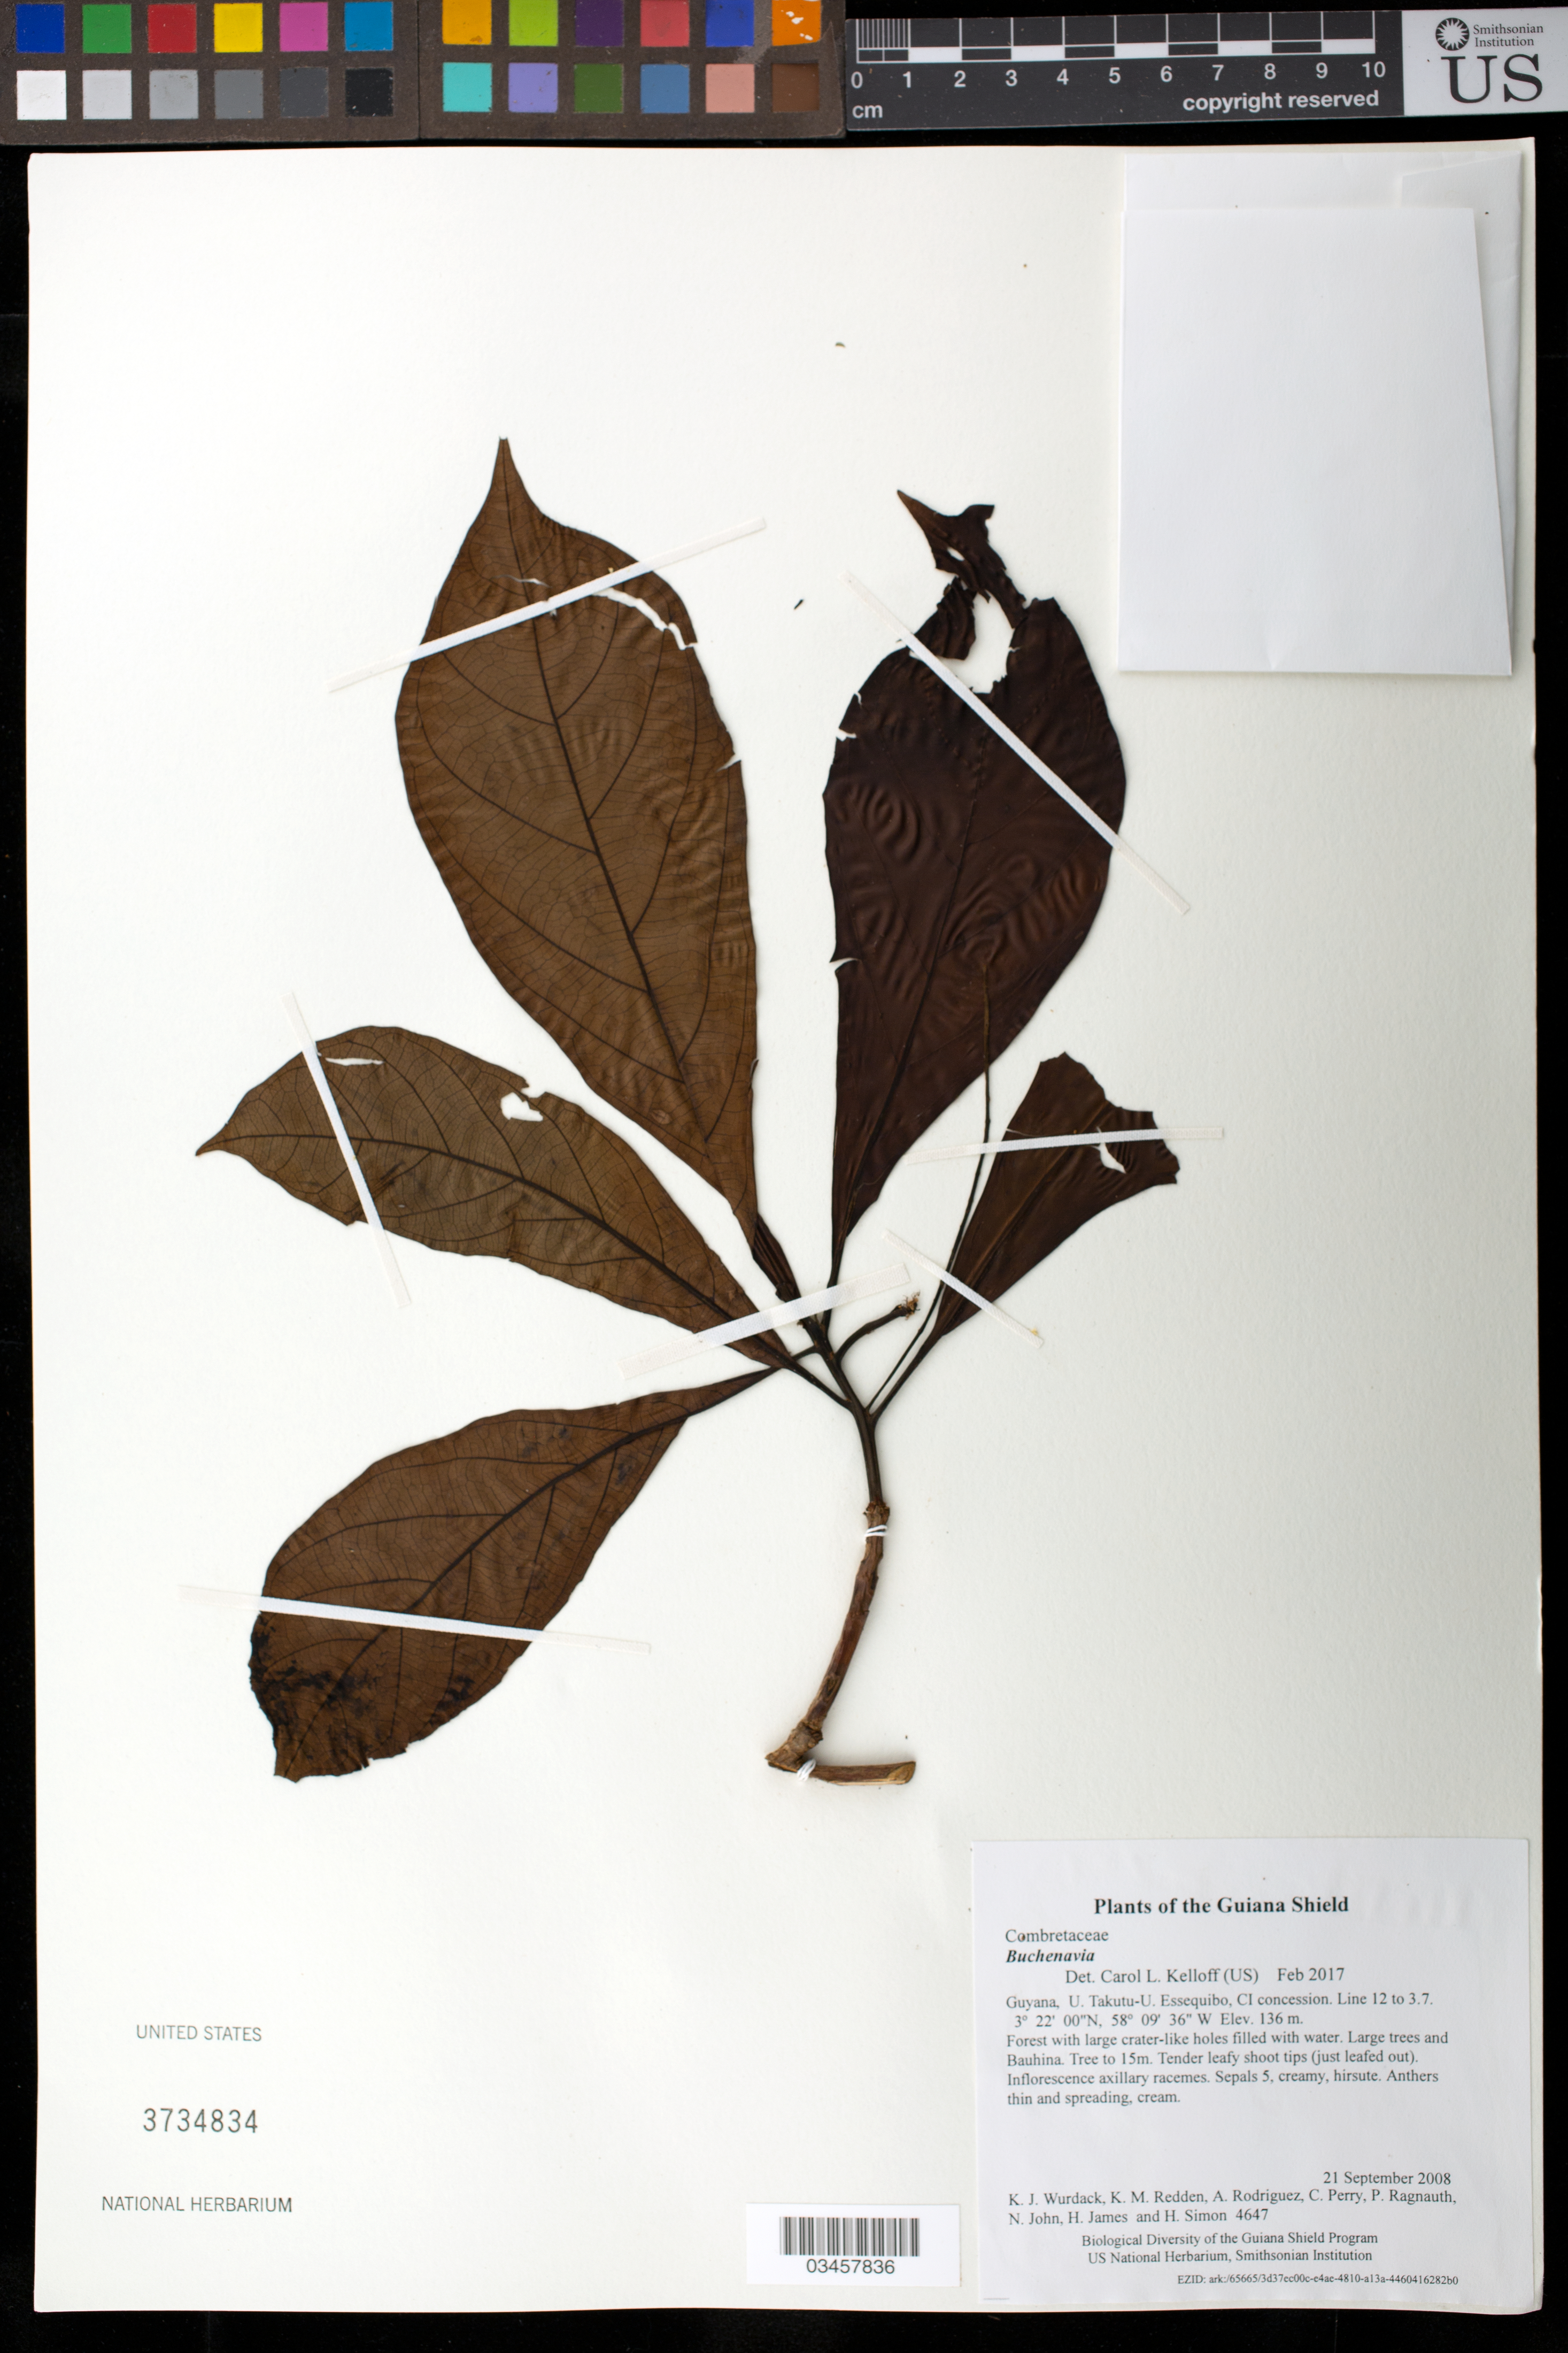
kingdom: Plantae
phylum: Tracheophyta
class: Magnoliopsida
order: Myrtales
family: Combretaceae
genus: Terminalia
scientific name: Terminalia sp.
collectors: K. Wurdack, K. M. Redden, A. Rodriguez, C. Perry, P. Ragnauth, N. John, H. James & H. Simon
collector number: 4647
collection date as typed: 21 September 2008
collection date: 2008-09-21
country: Guyana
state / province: U. Takutu-U. Essequibo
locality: CI concession. Line 12 to 3.7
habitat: Forest with large crater-like holes filled with water. Large trees and Bauhina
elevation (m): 136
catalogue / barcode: US 3734834